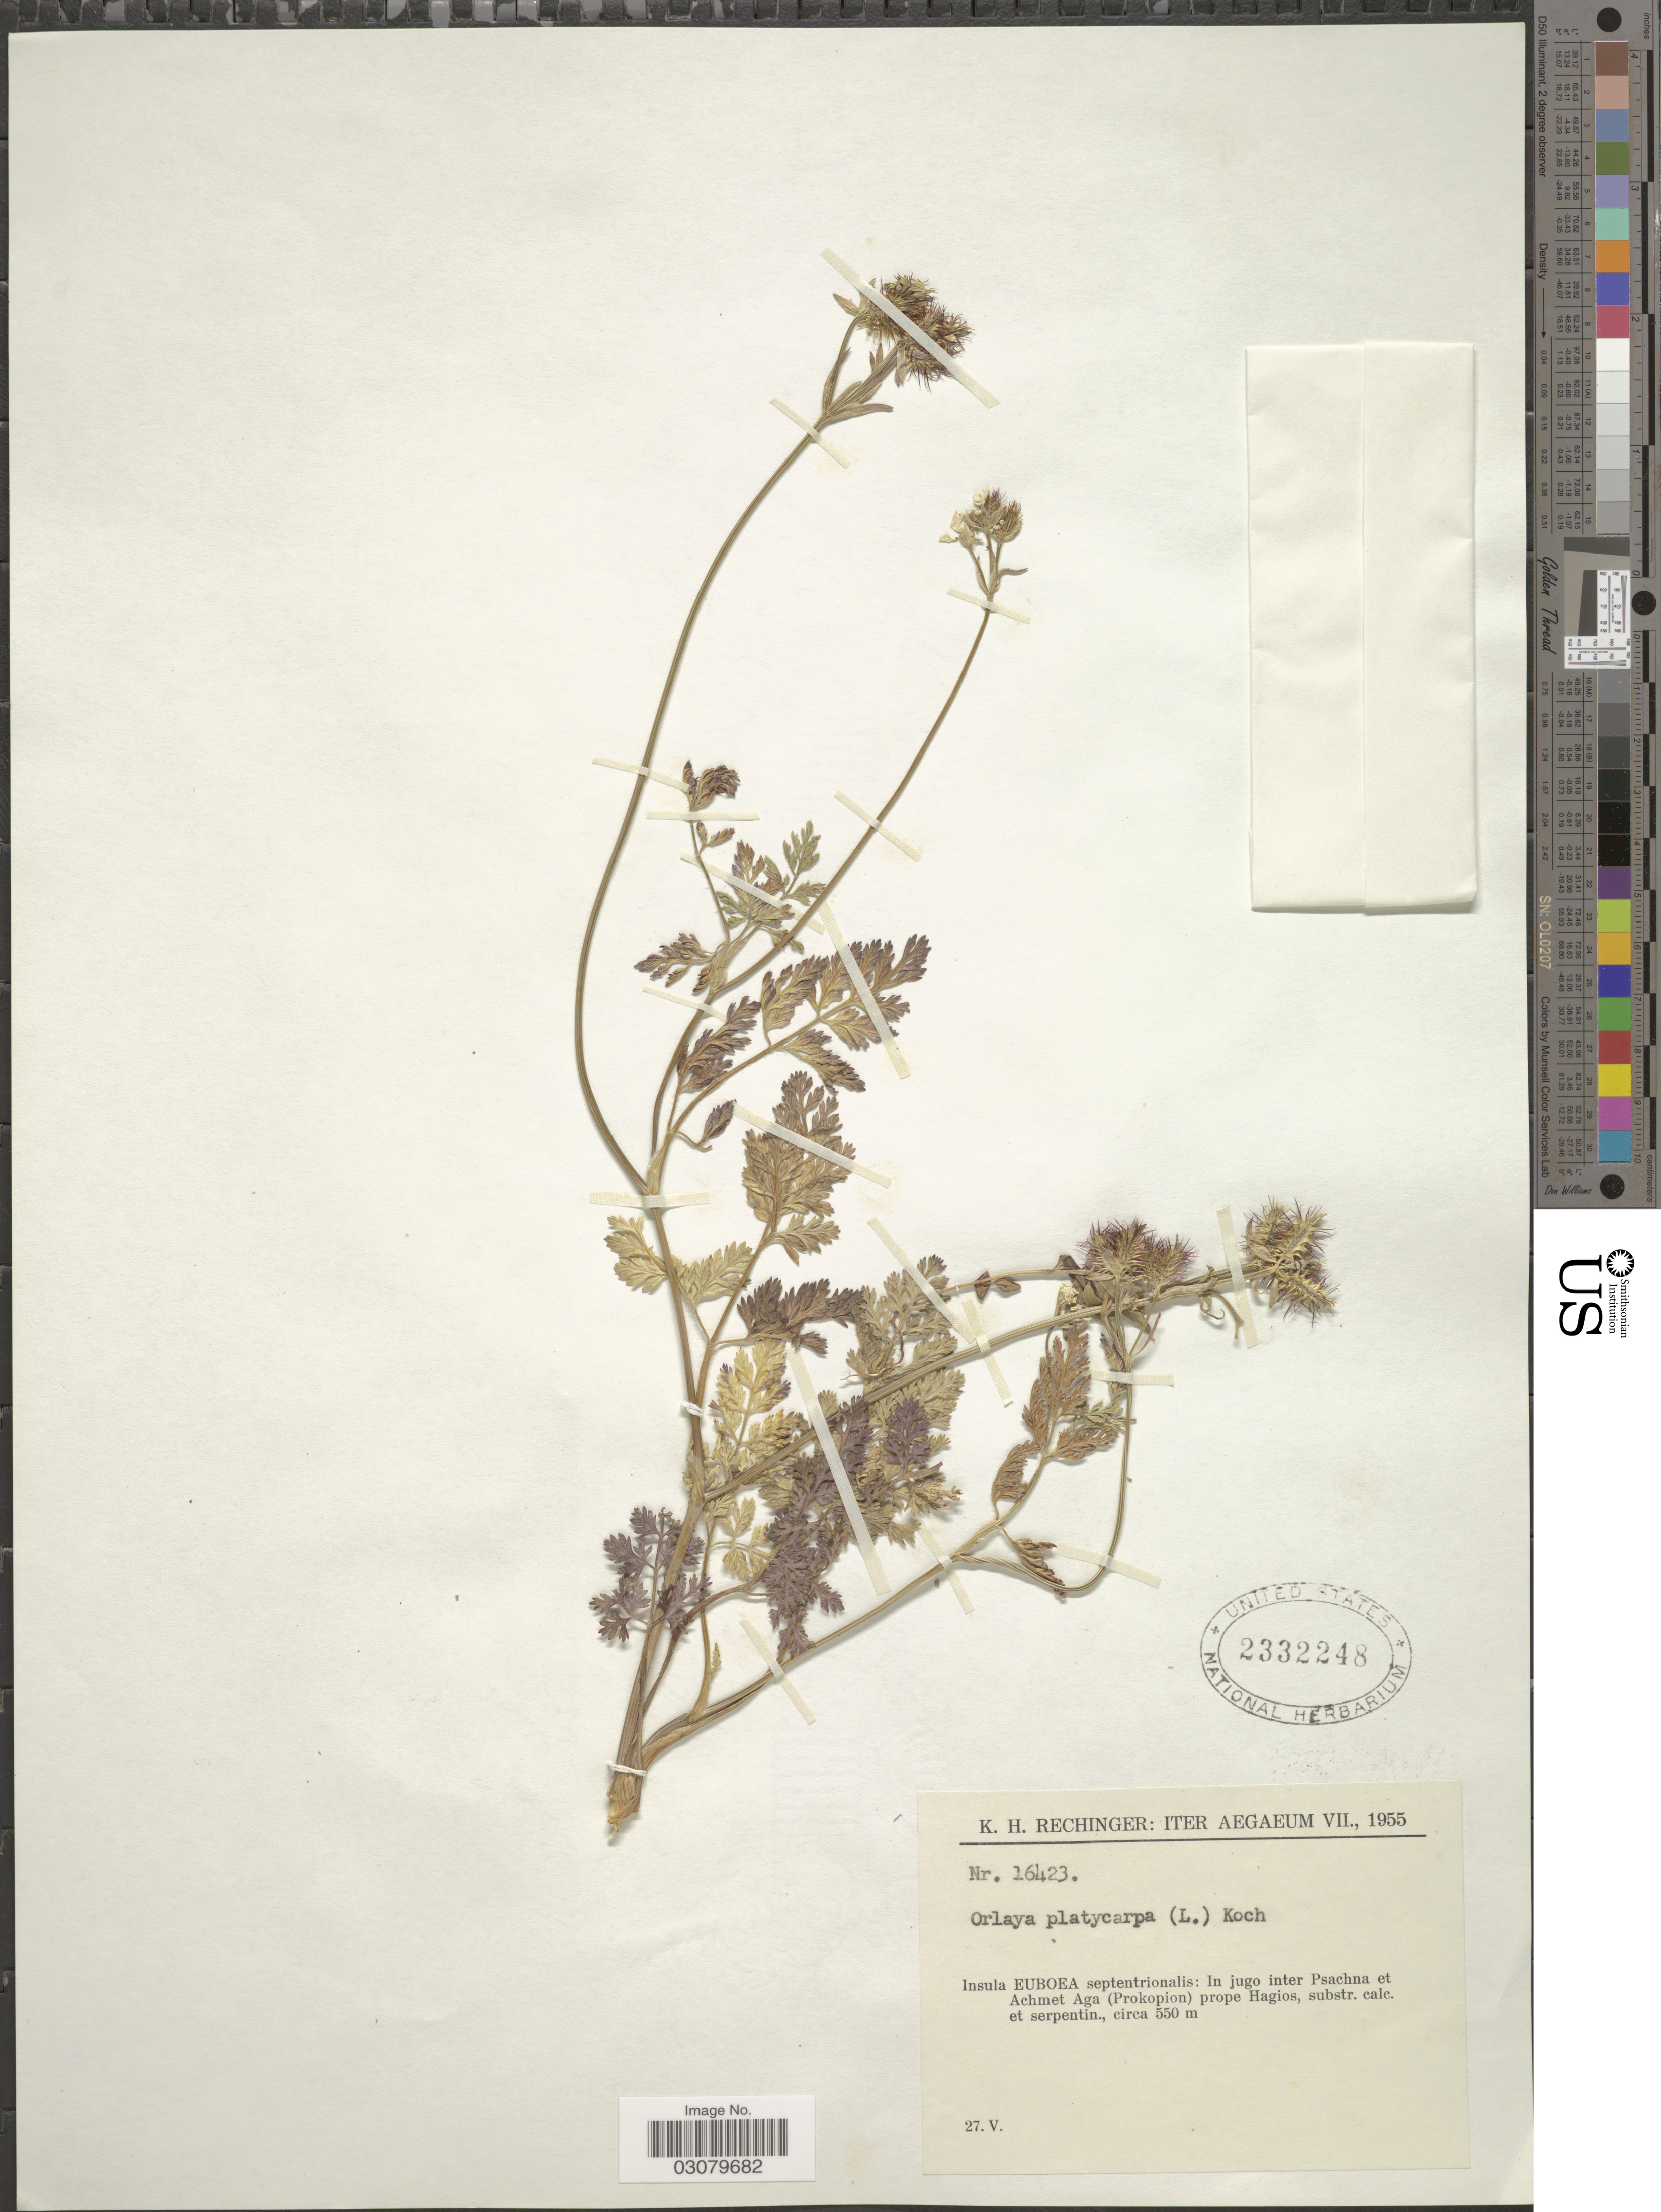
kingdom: Plantae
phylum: Tracheophyta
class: Magnoliopsida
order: Apiales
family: Apiaceae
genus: Orlaya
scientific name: Orlaya platycarpos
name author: W.D.J. Koch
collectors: K. H. Rechinger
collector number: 16423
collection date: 1955-05-27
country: Greece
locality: Iter Aegaeum. Insula Euboea septentrionalis: In jugo inter Psachna et Achmet Aga (Prokopion) prope Hagios, substr. calc. et serpentin.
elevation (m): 550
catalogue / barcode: US 2332248